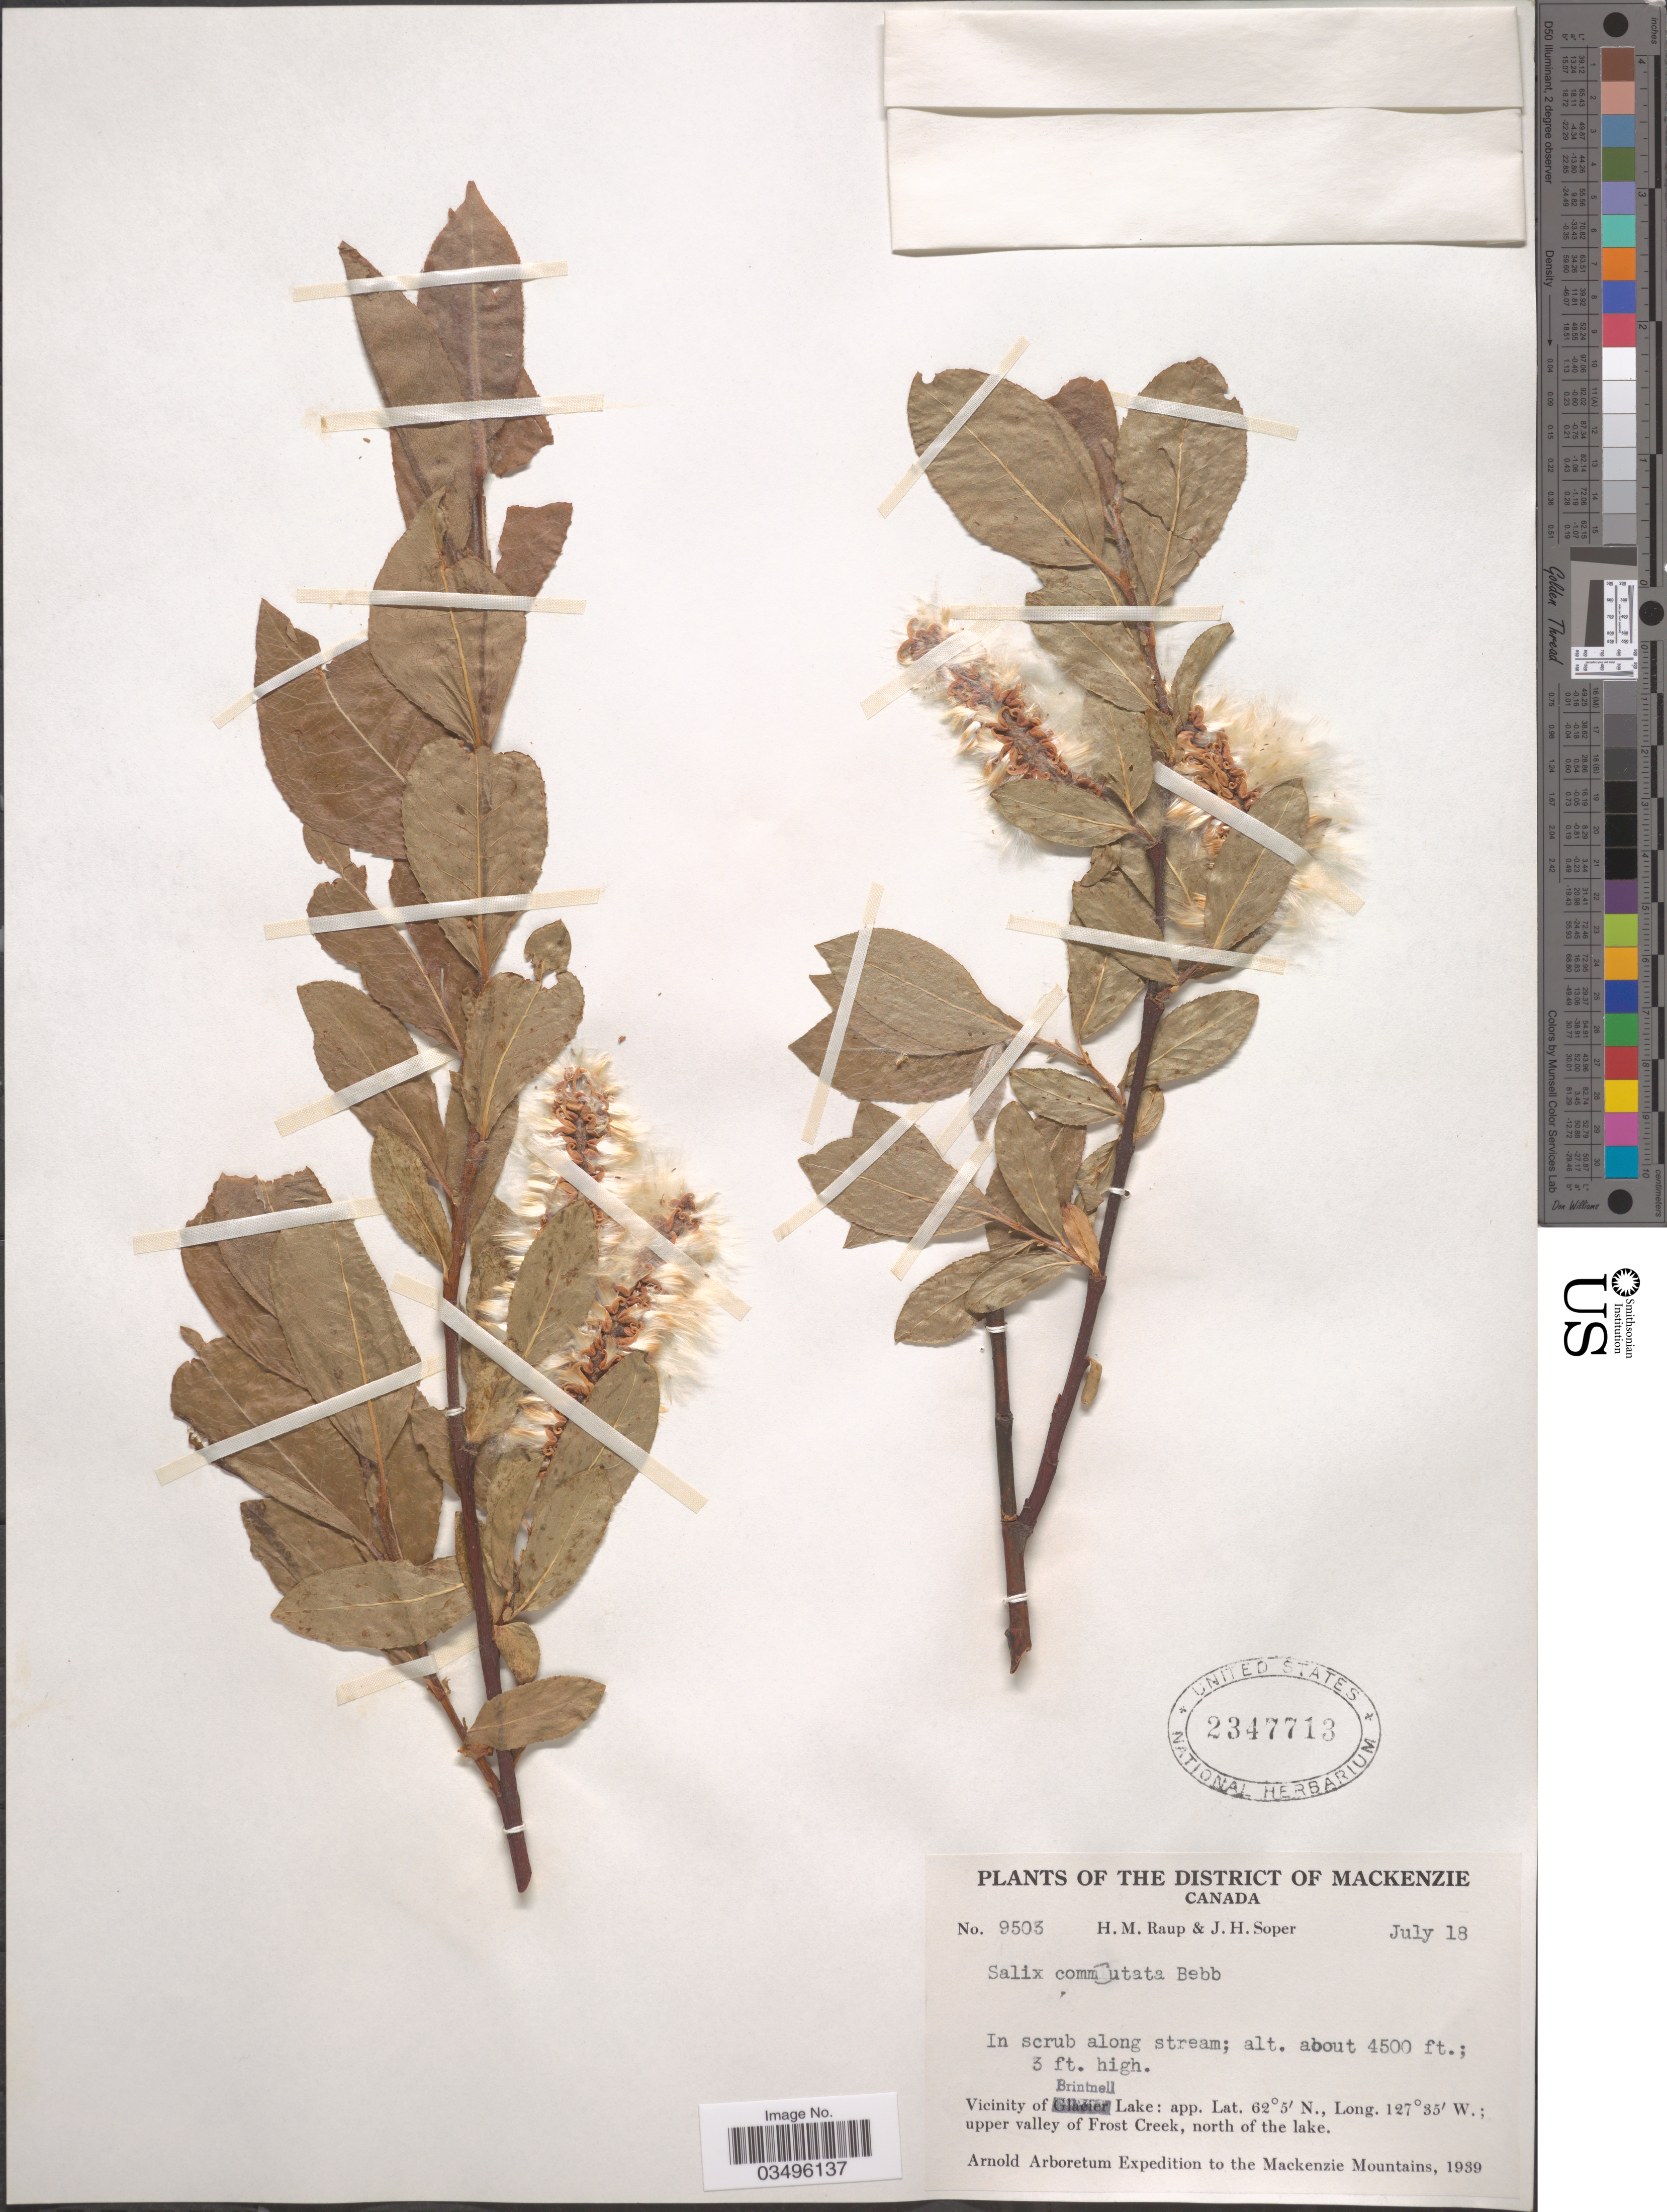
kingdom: Plantae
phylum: Tracheophyta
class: Magnoliopsida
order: Malpighiales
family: Salicaceae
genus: Salix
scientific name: Salix commutata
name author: Bebb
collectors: H. Raup & J. H. Soper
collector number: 9503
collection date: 1939-07-18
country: Canada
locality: The District of Mackenzie. Vicinity of Brintnell Lake; upper valley of Frost Creek, north of the lake. The Mackenzie Mountains.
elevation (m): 1372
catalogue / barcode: US 2347713